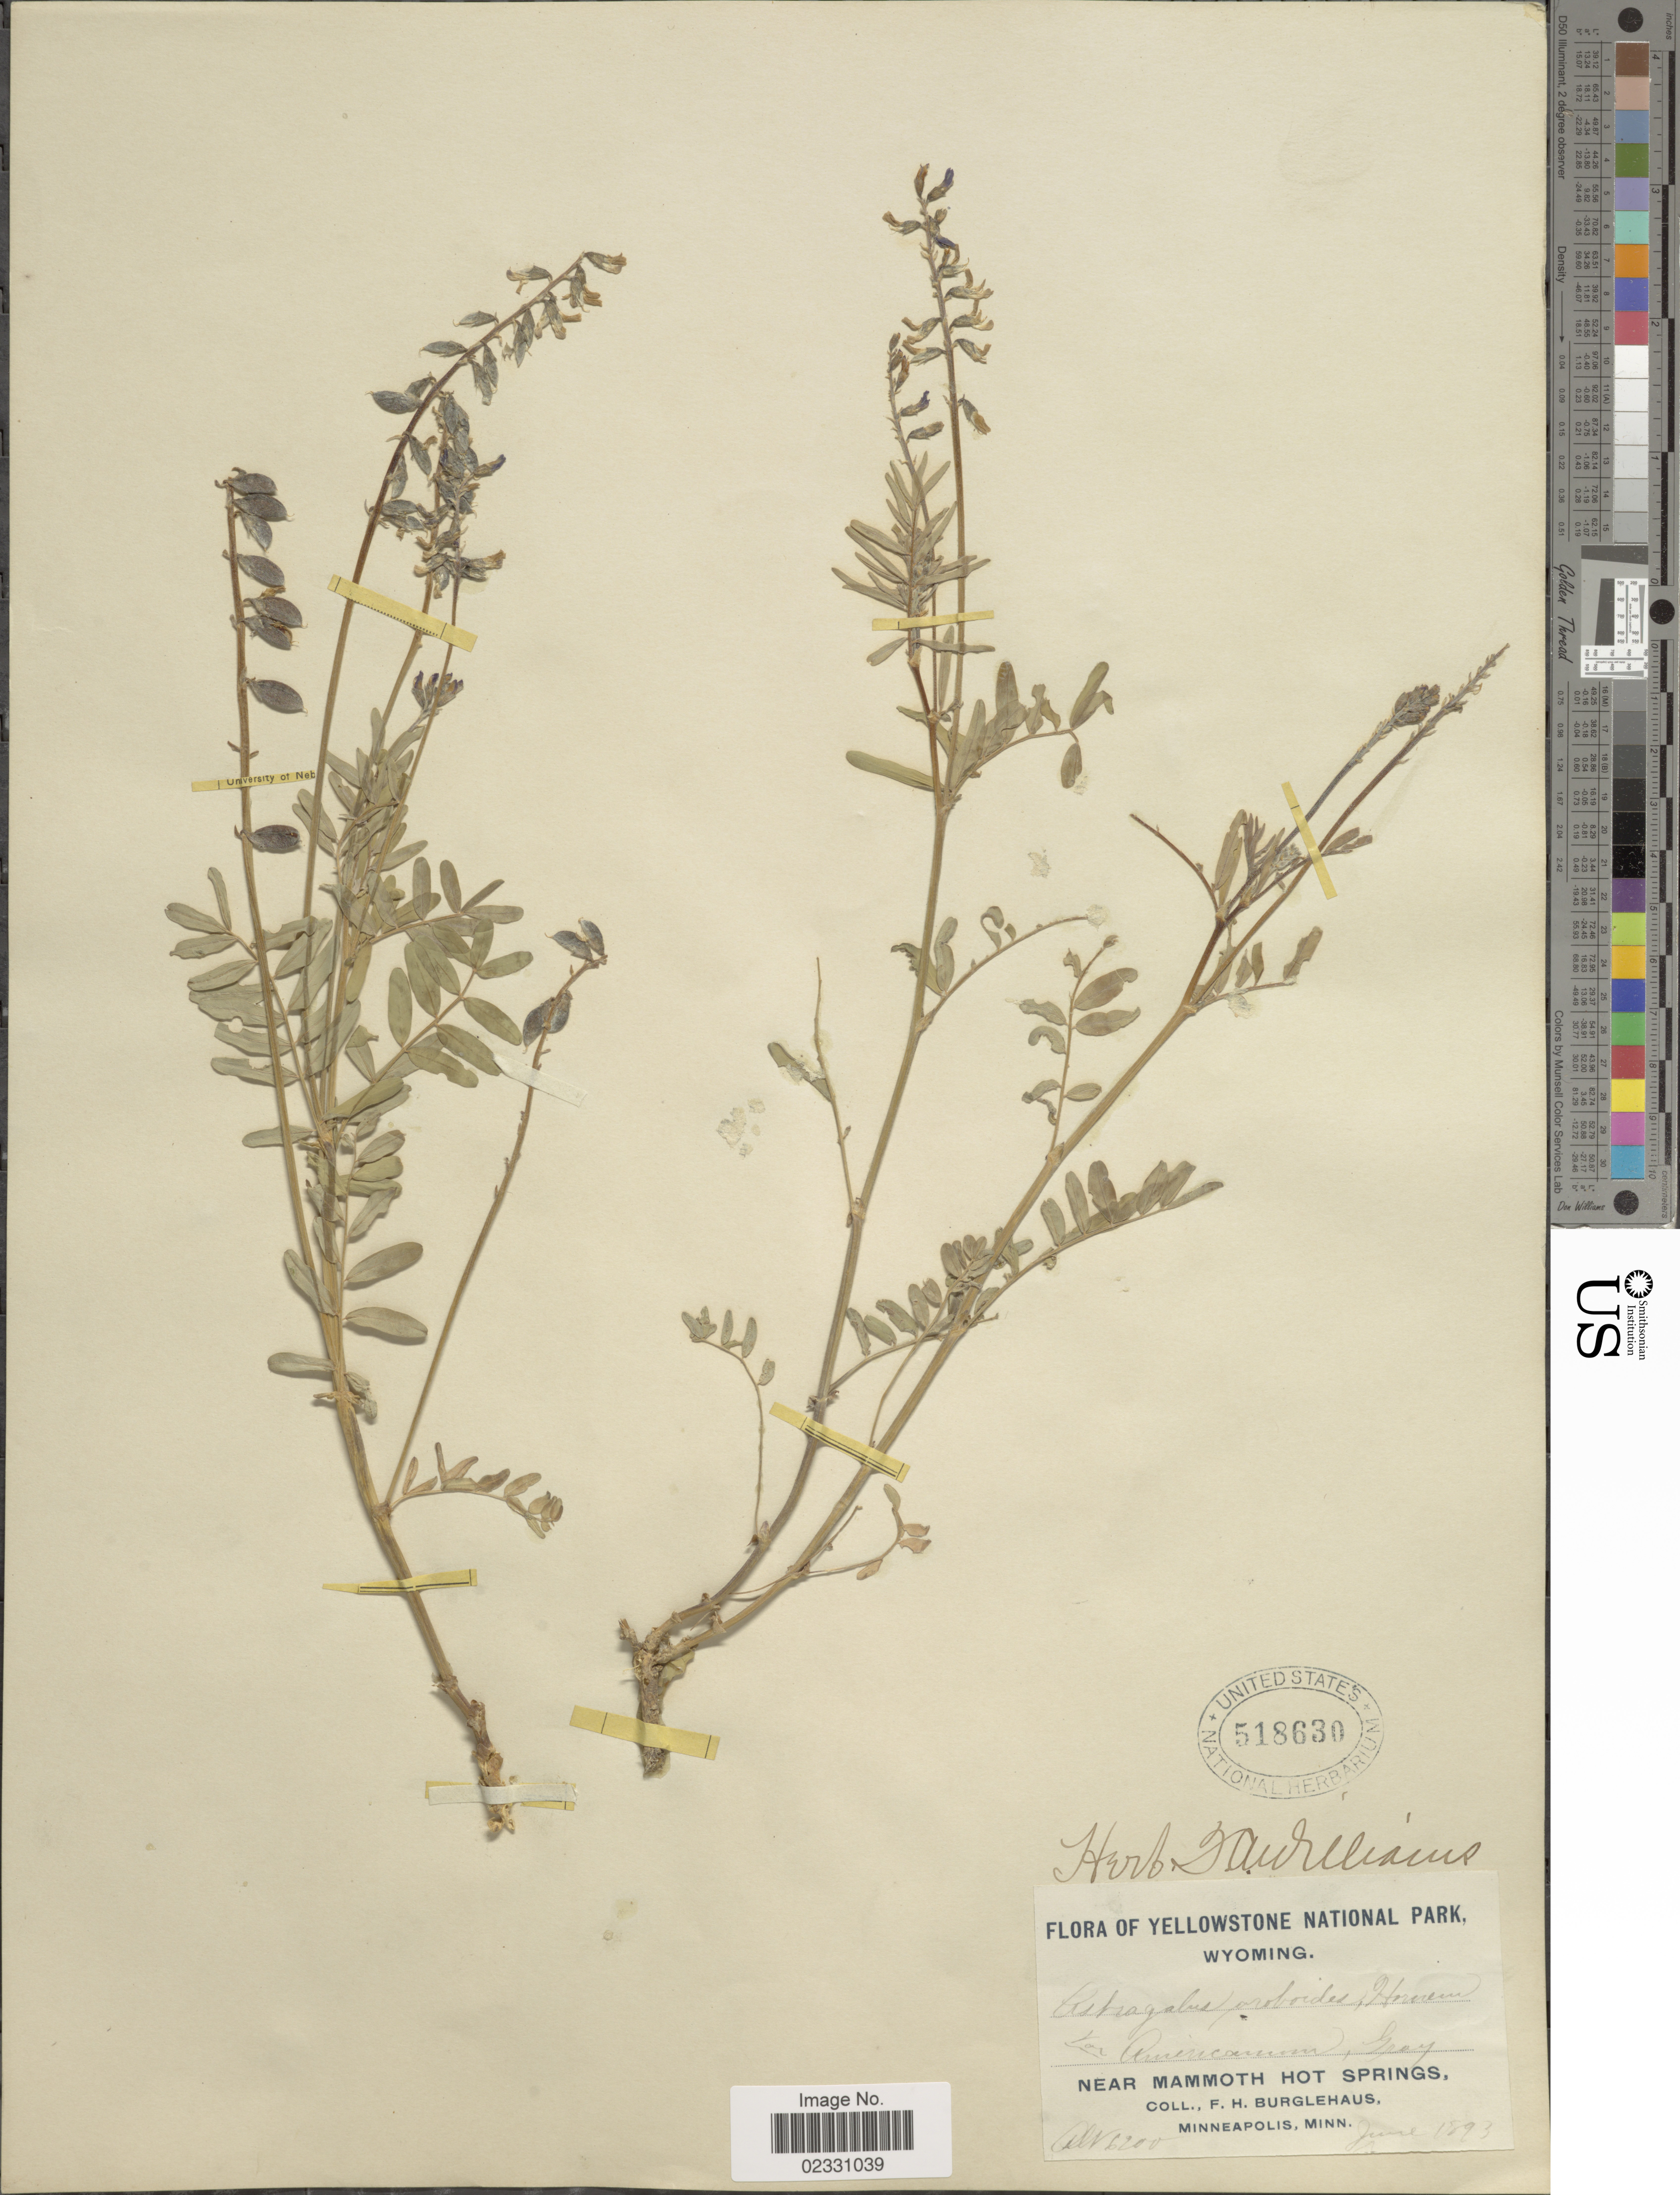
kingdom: Plantae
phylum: Tracheophyta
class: Magnoliopsida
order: Fabales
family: Fabaceae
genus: Astragalus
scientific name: Astragalus oroboides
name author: Hornem.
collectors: F. Burglehaus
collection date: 1893-06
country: United States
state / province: Wyoming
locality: Yellowstone National Park, Near Mammoth Hot Spring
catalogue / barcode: US 518630